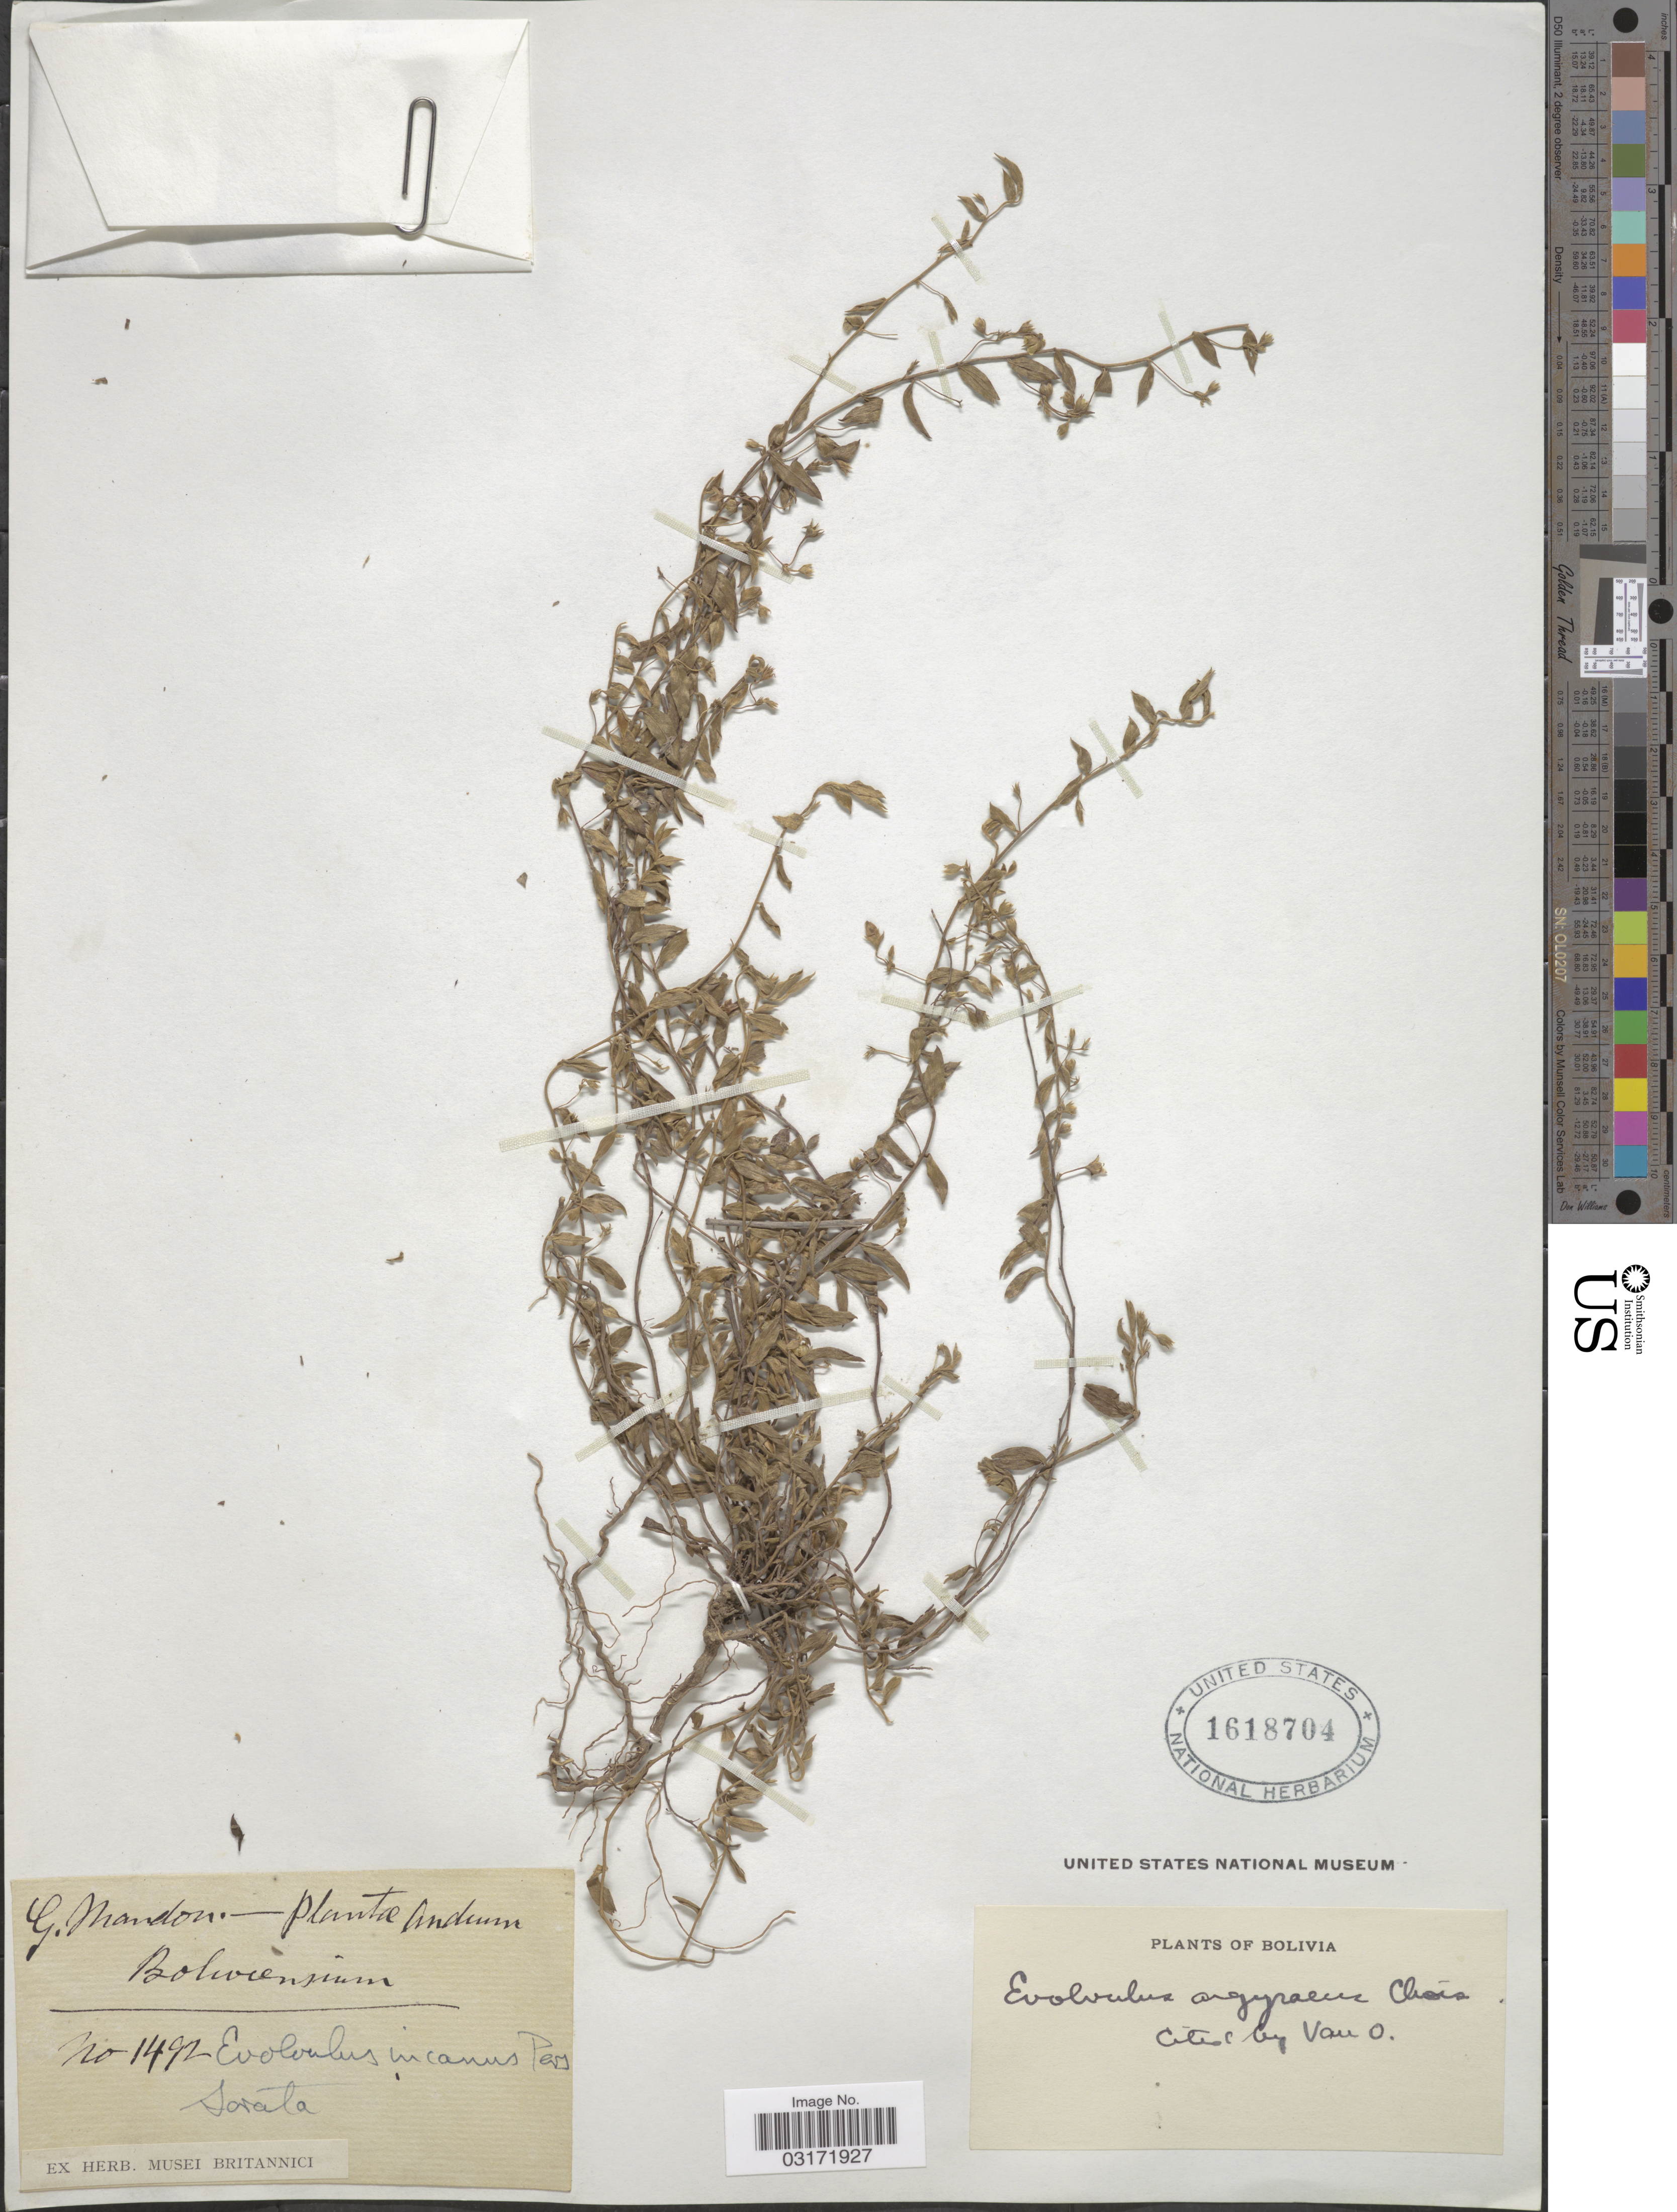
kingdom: Plantae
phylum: Tracheophyta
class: Magnoliopsida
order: Solanales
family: Convolvulaceae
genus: Evolvulus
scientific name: Evolvulus argyreus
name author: Choisy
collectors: G. Mandon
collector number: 1492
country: Bolivia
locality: Sorata.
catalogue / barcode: US 1618704